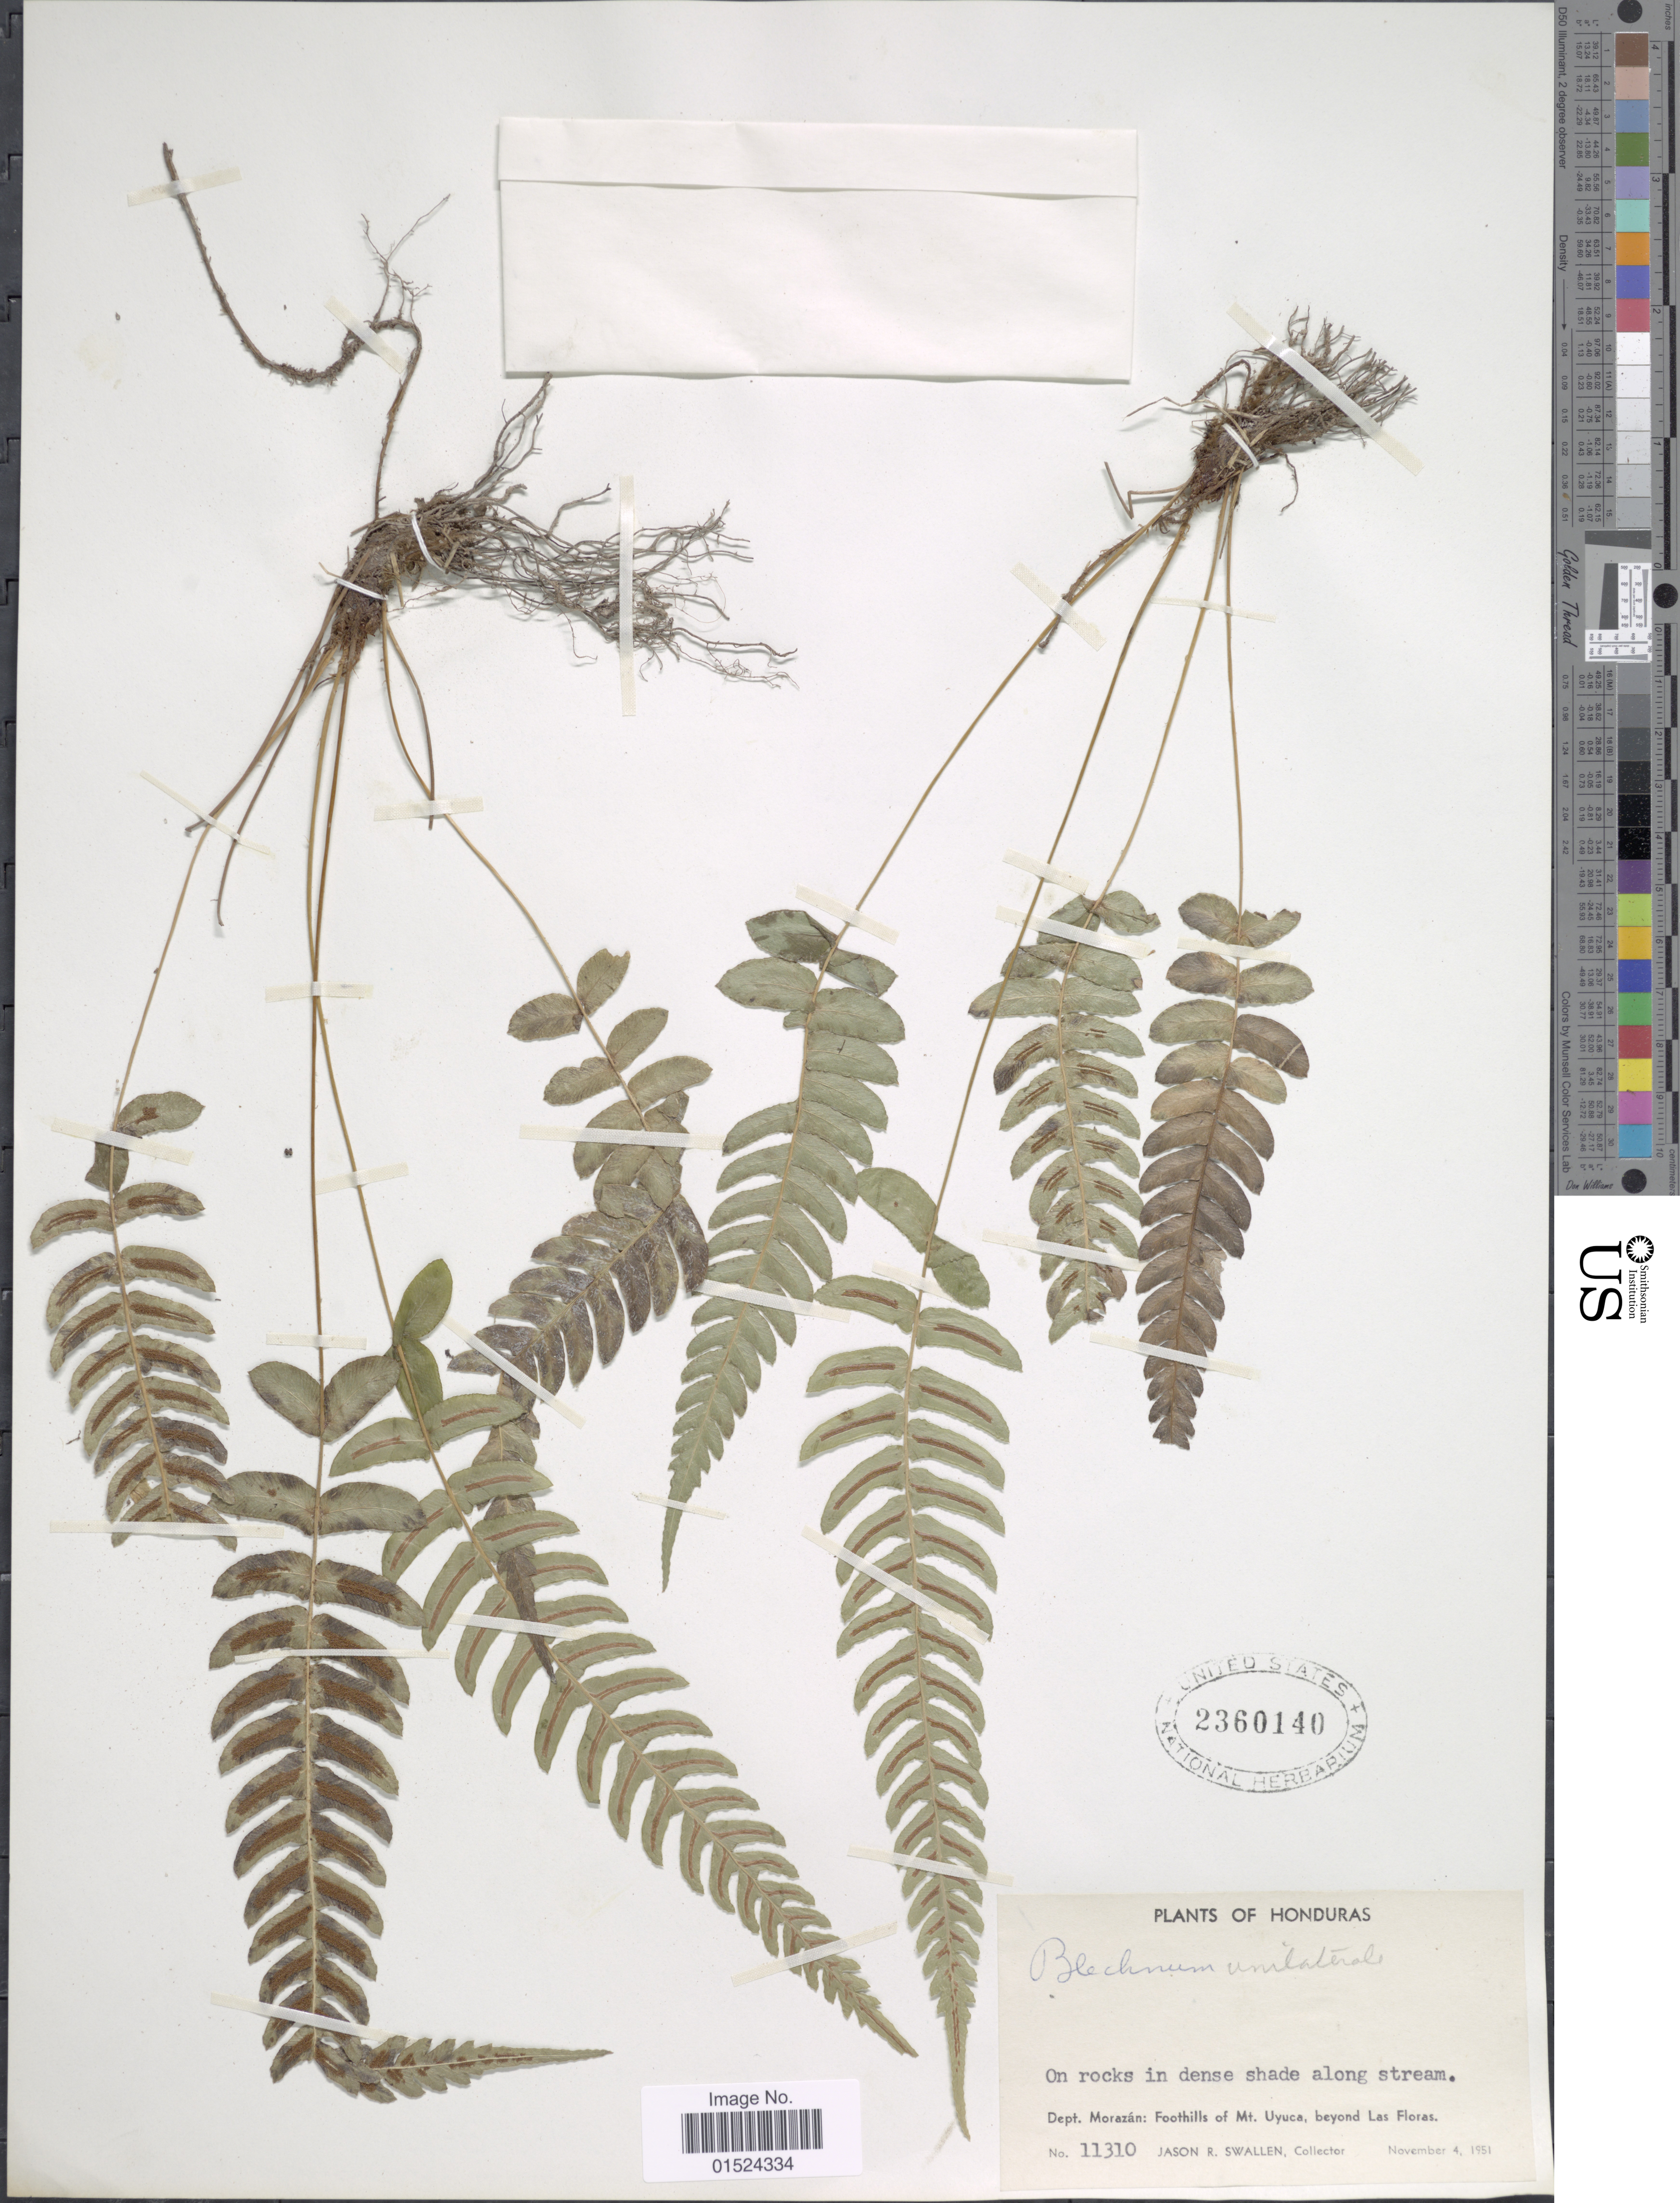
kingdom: Plantae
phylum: Tracheophyta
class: Polypodiopsida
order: Polypodiales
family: Blechnaceae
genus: Blechnum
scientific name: Blechnum polypodioides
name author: Raddi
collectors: J. R. Swallen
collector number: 11310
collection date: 1951-11-04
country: Honduras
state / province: Fco. Morazán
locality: Dept. Morazán: Foothills of Mt. Uyuca, beyond Las Floras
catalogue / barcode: US 2360140